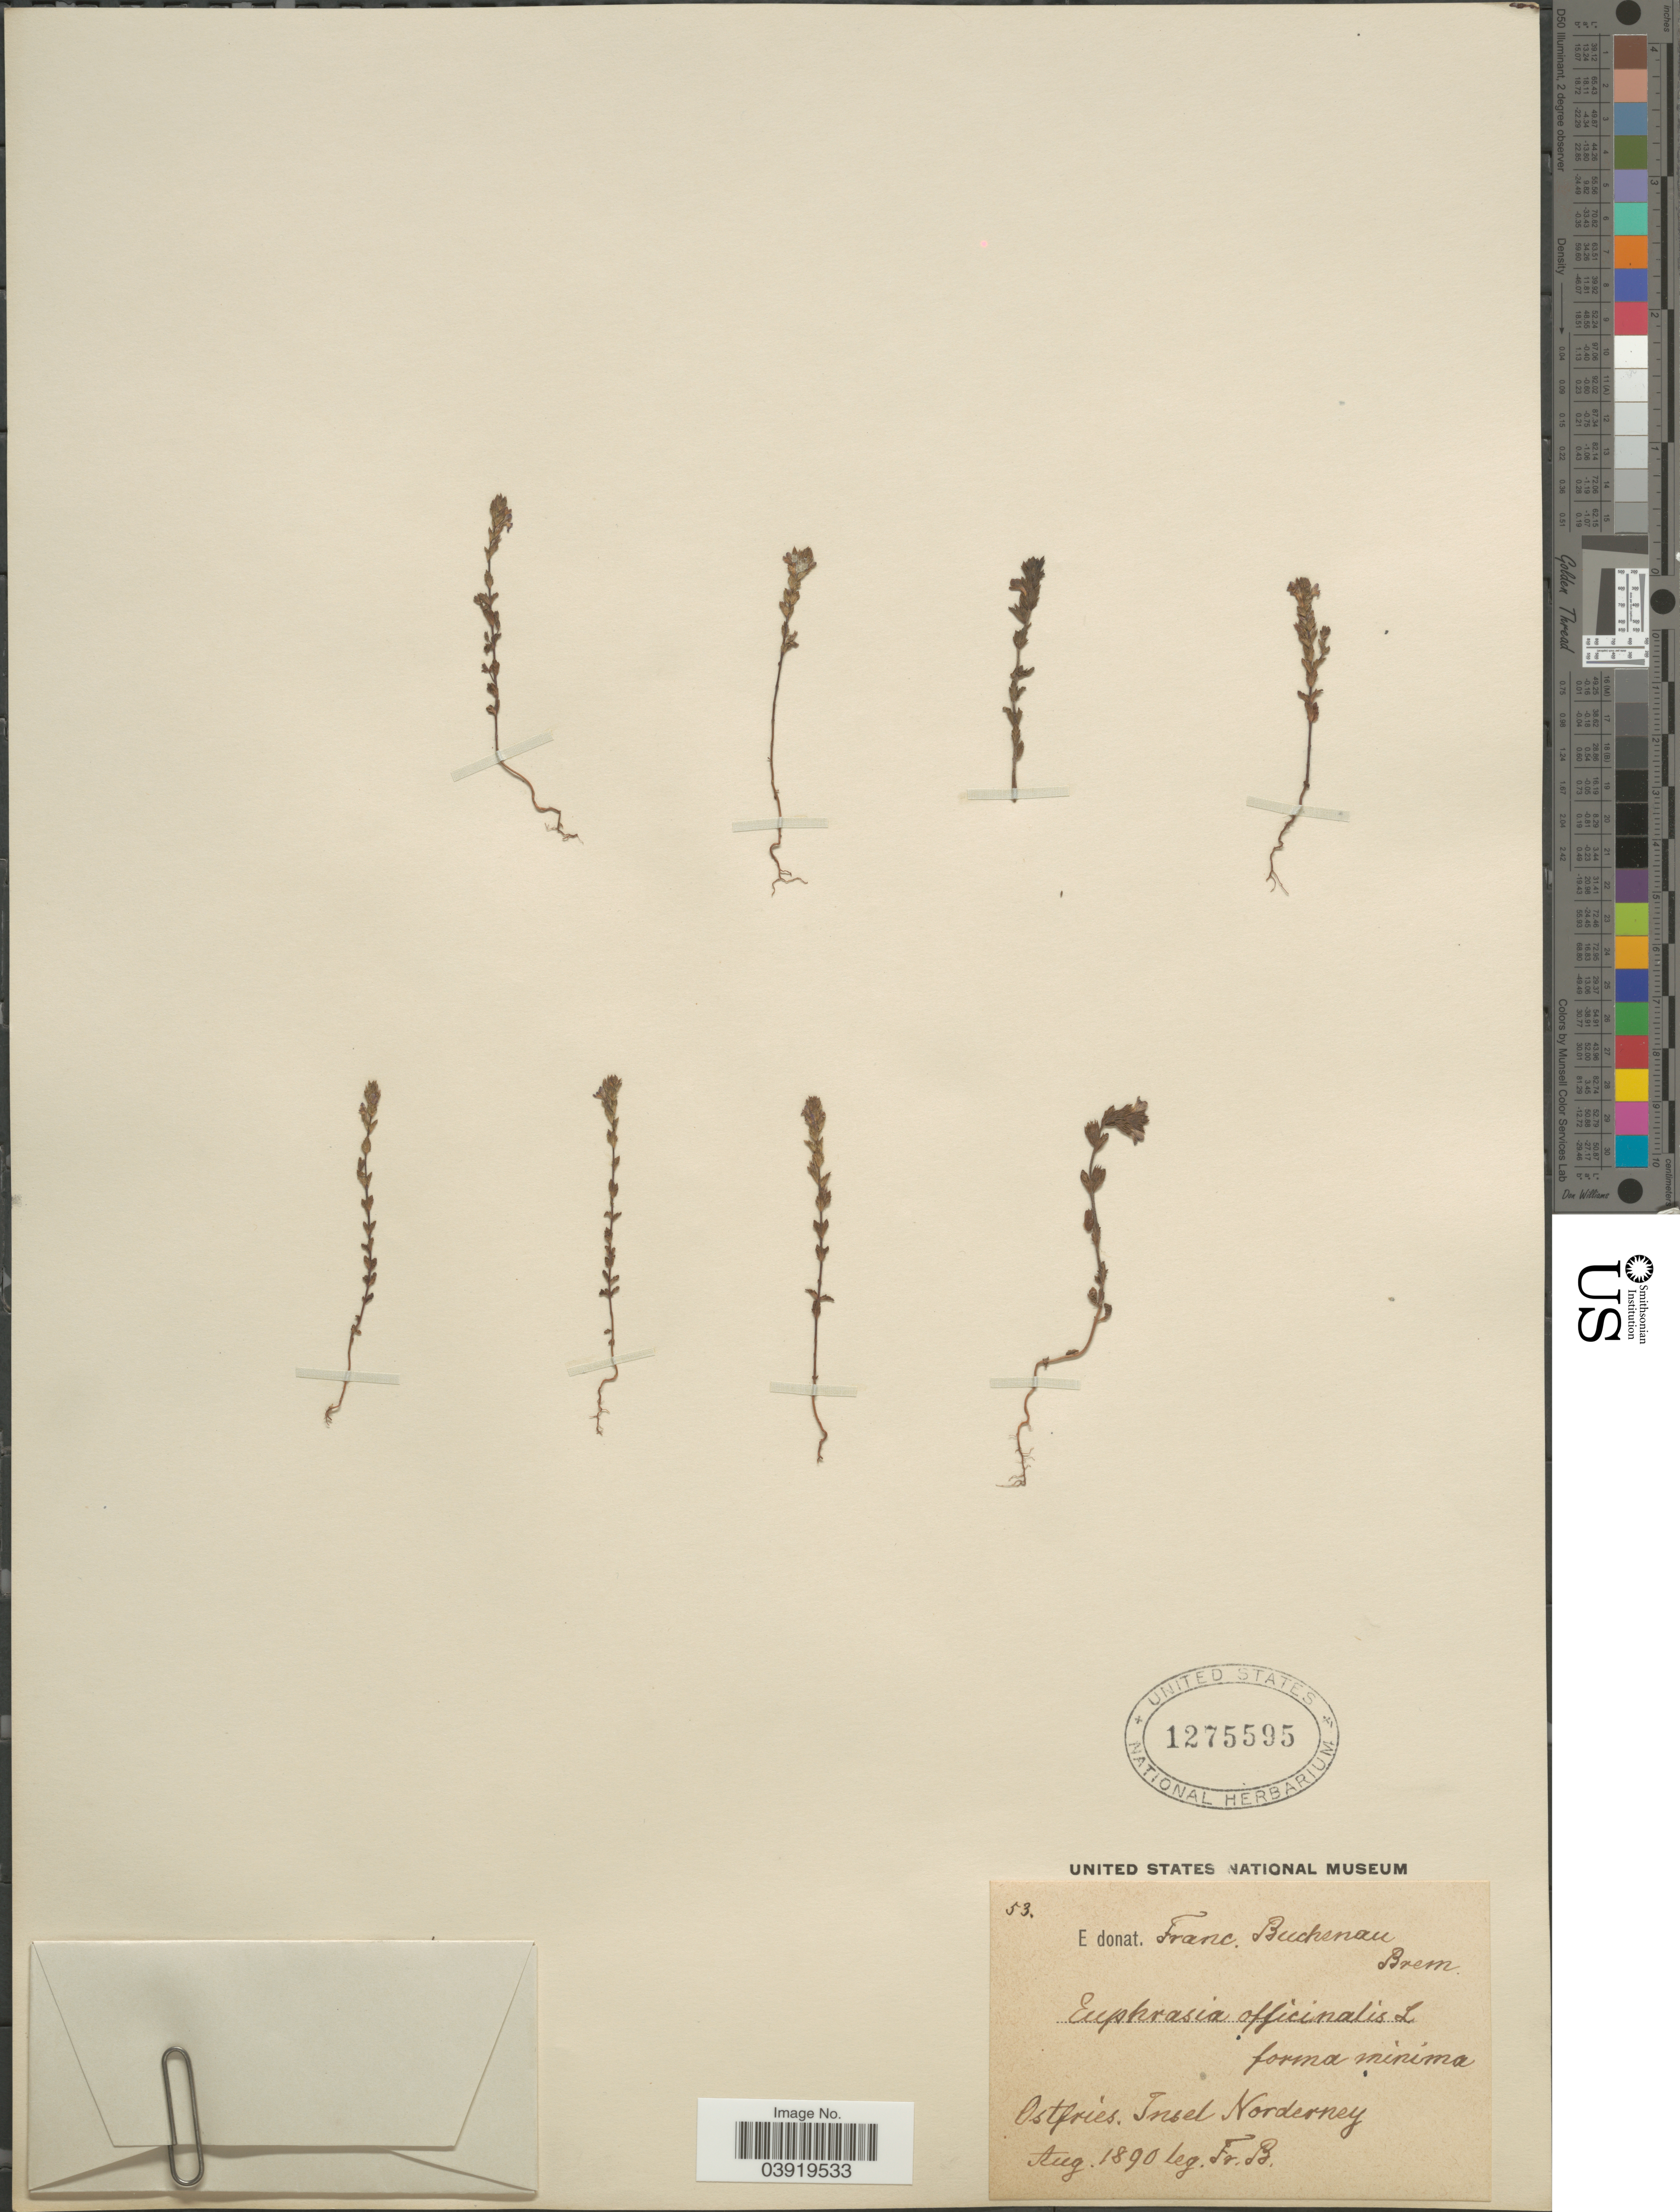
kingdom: Plantae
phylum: Tracheophyta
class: Magnoliopsida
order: Lamiales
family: Orobanchaceae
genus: Euphrasia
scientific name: Euphrasia officinalis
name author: L.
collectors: F. Buchenau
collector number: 53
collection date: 1890-08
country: Germany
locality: Ostfries. Insel Norderney.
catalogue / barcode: US 1275595